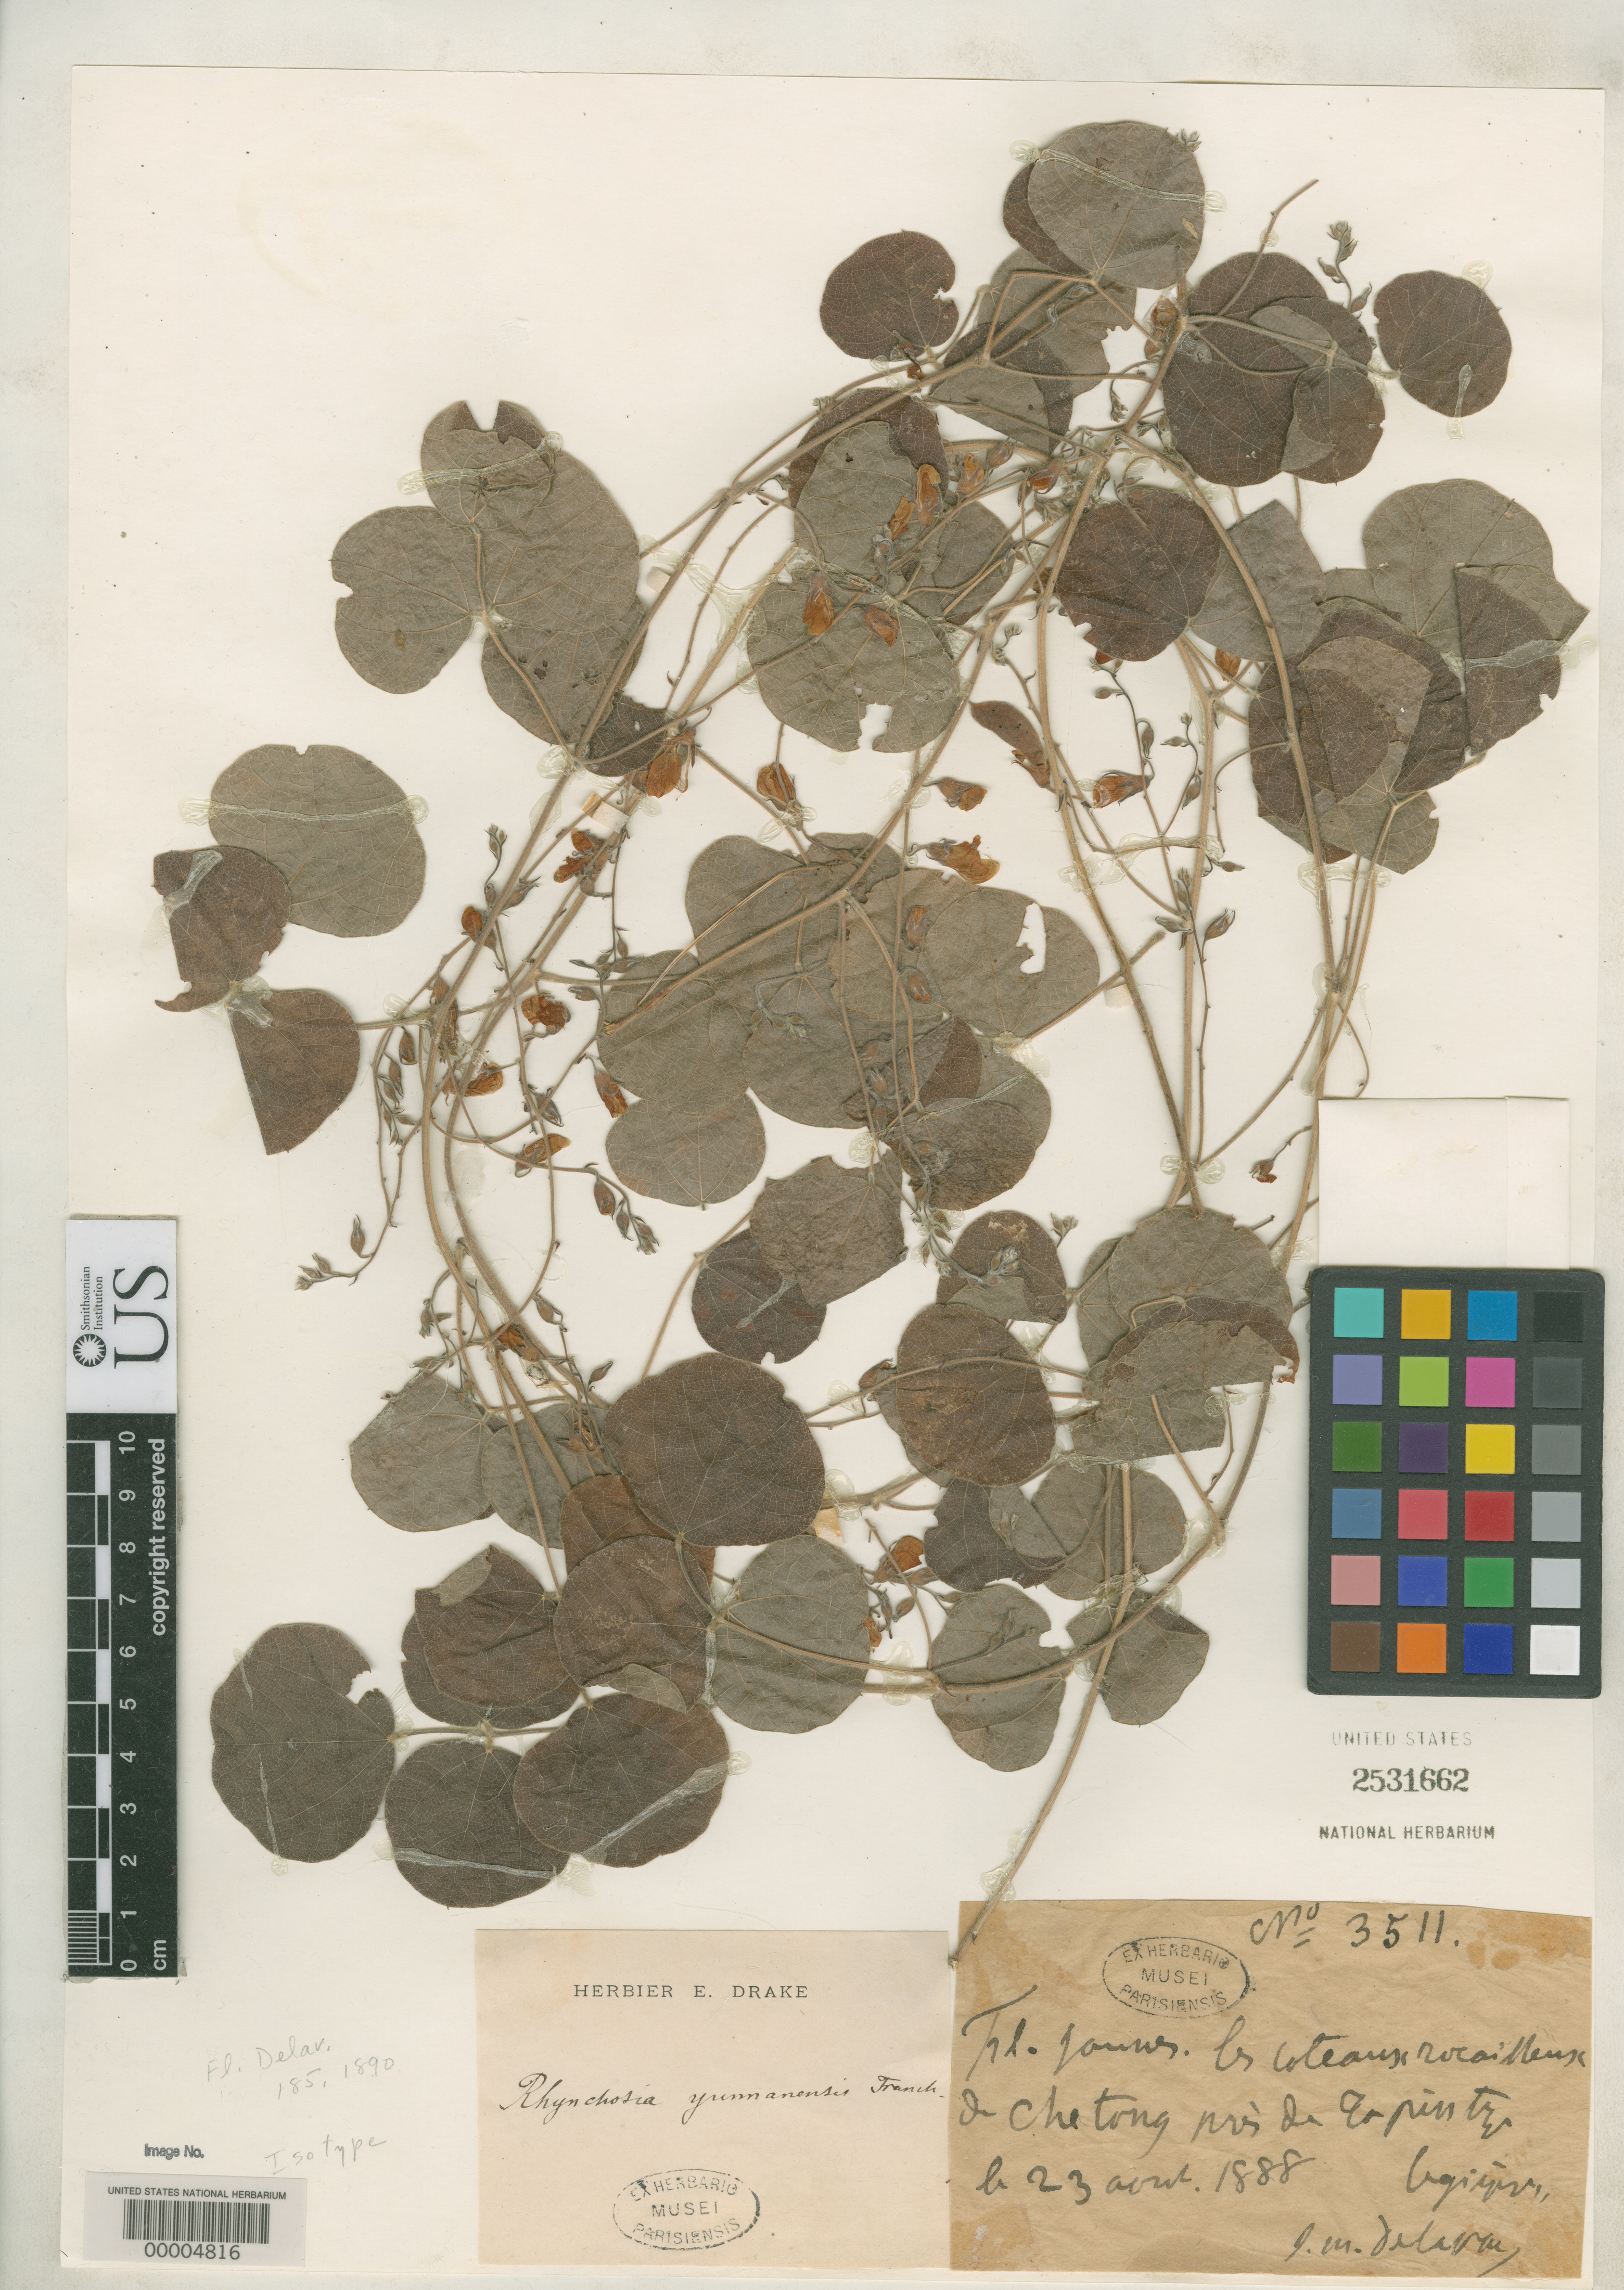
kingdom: Plantae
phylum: Tracheophyta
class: Magnoliopsida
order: Fabales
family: Fabaceae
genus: Rhynchosia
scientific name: Rhynchosia yunnanensis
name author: Franch.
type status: Isotype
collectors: P. Delavay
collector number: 3511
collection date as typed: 23 Aug 1888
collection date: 1888-08-23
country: China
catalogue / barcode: US 2531662